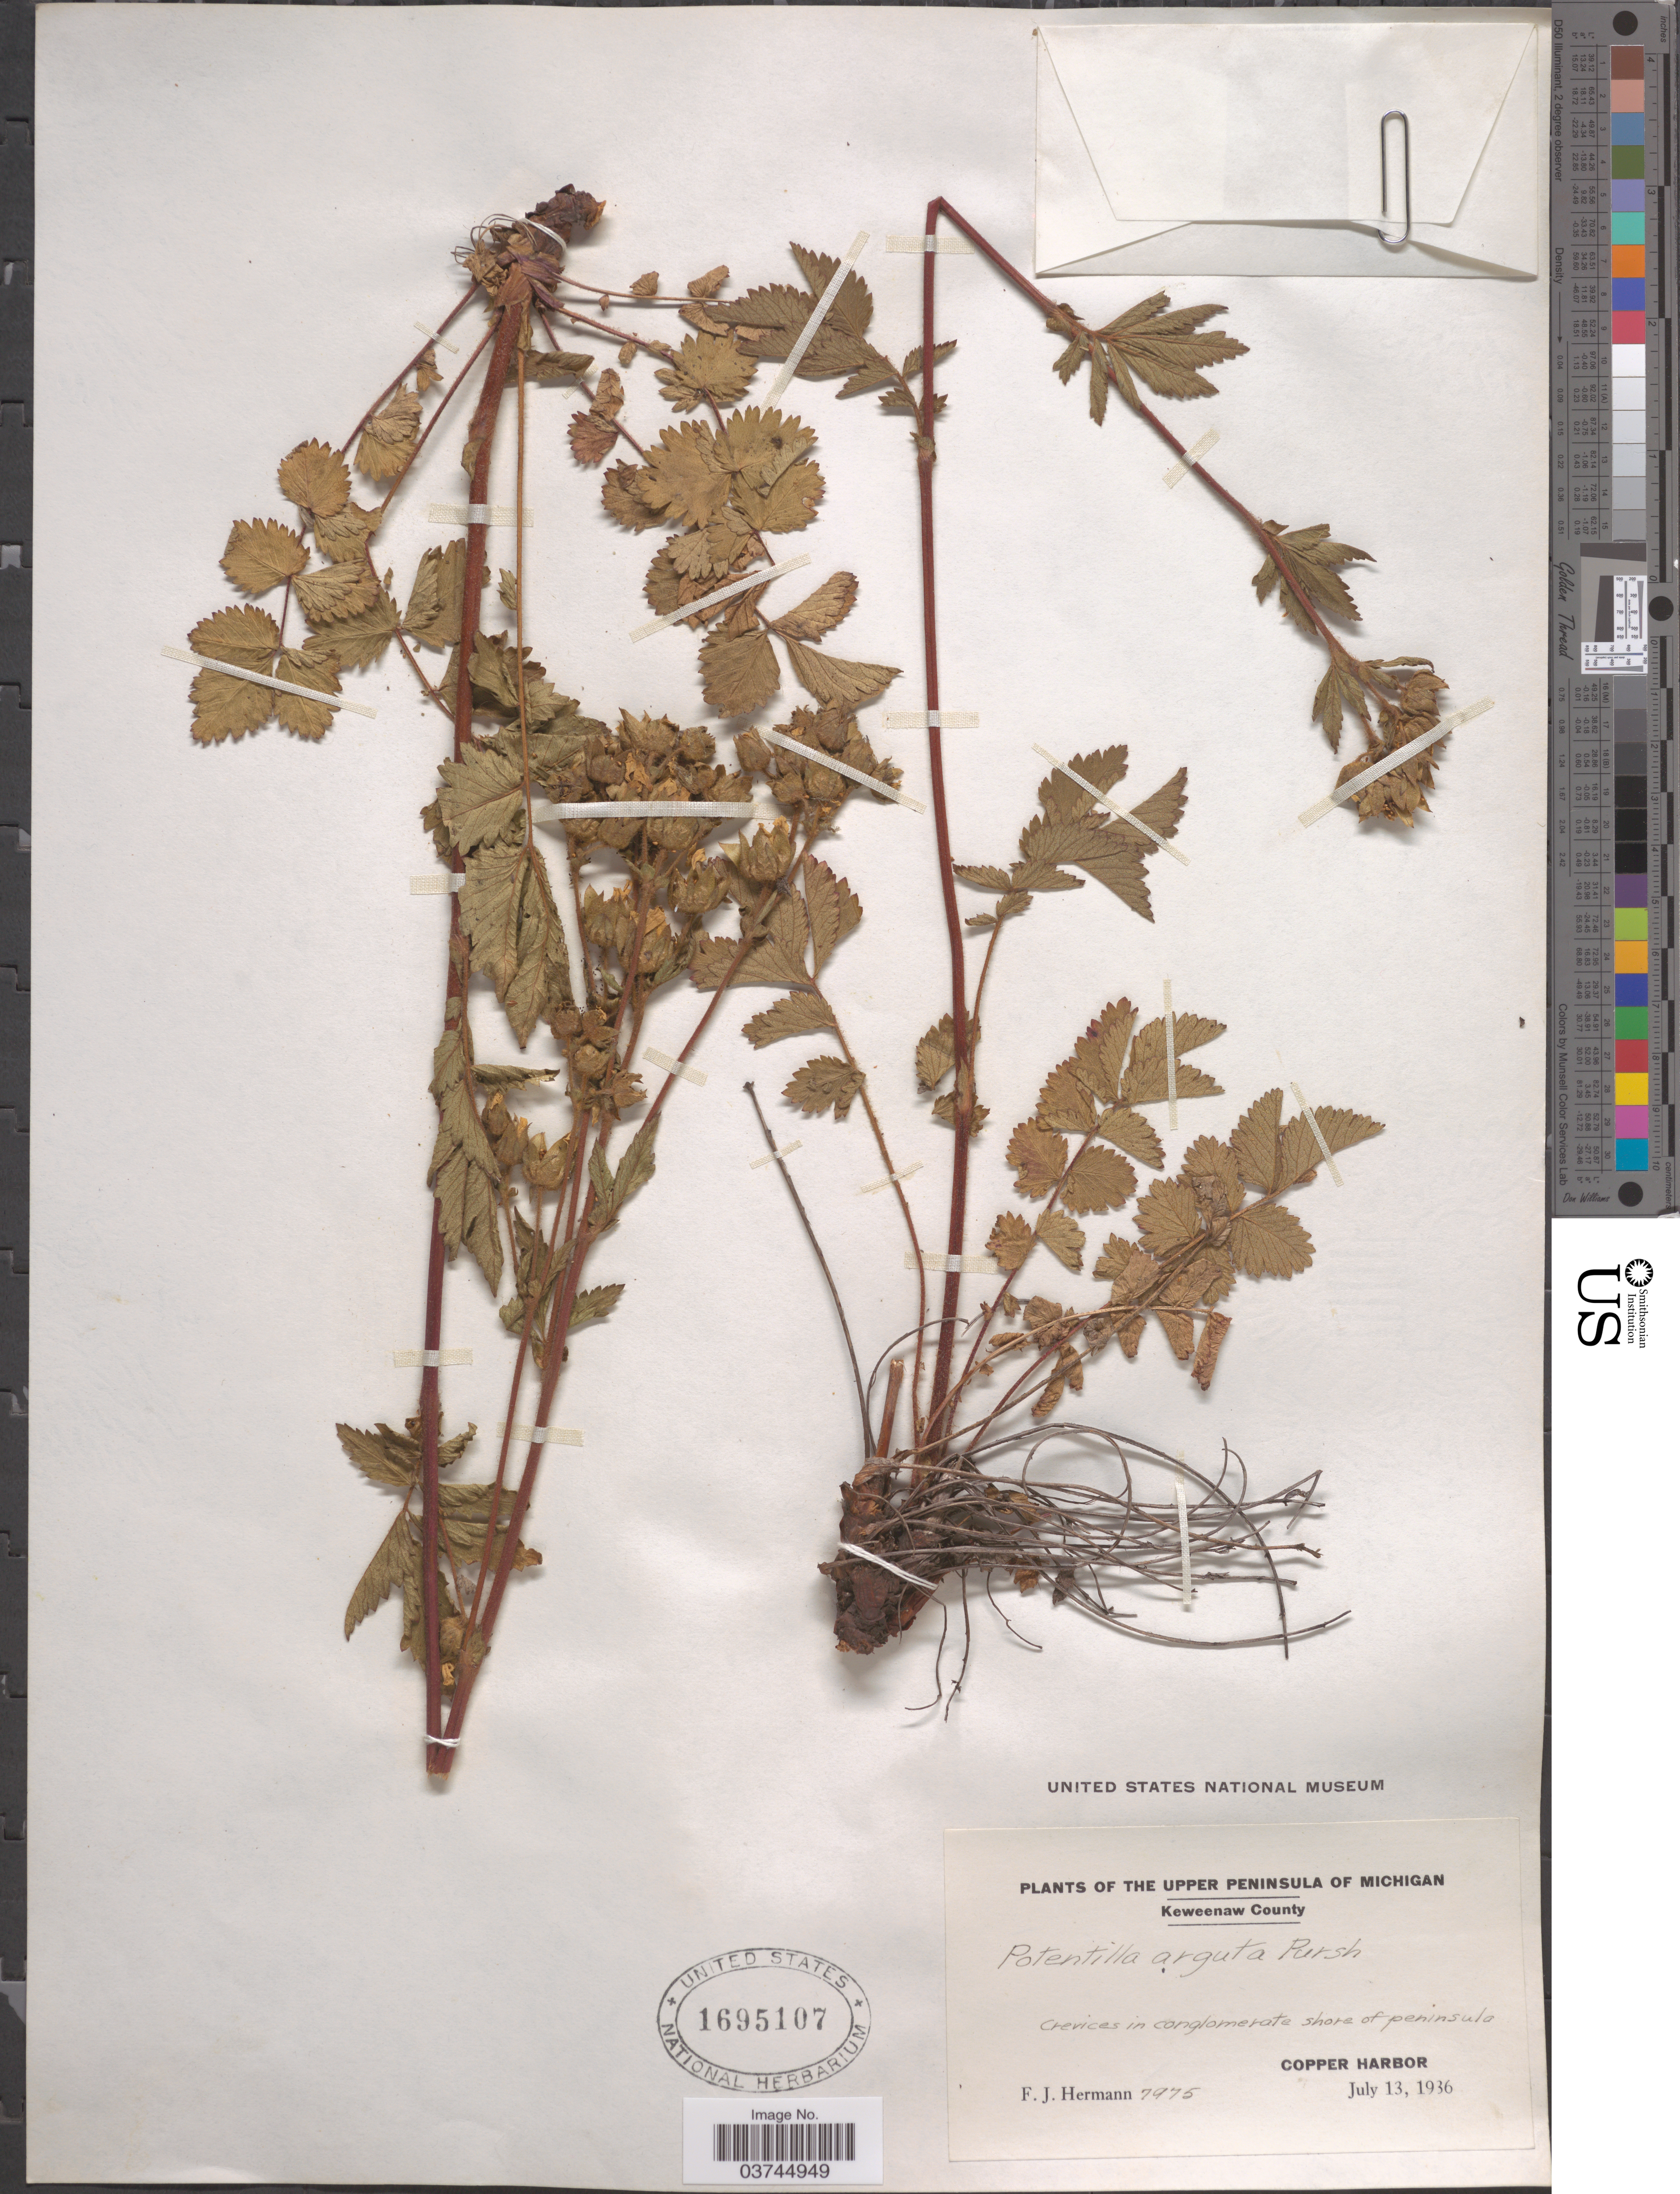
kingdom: Plantae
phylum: Tracheophyta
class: Magnoliopsida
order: Rosales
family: Rosaceae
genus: Drymocallis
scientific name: Drymocallis arguta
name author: (Pursh) Rydb.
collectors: F. J. Hermann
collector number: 7975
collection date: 1936-07-13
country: United States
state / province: Michigan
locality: Upper Peninsula of Michigan. Keweenaw County. Crevices in conglomerate shore of peninsula. Copper Harbor.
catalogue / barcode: US 1695107